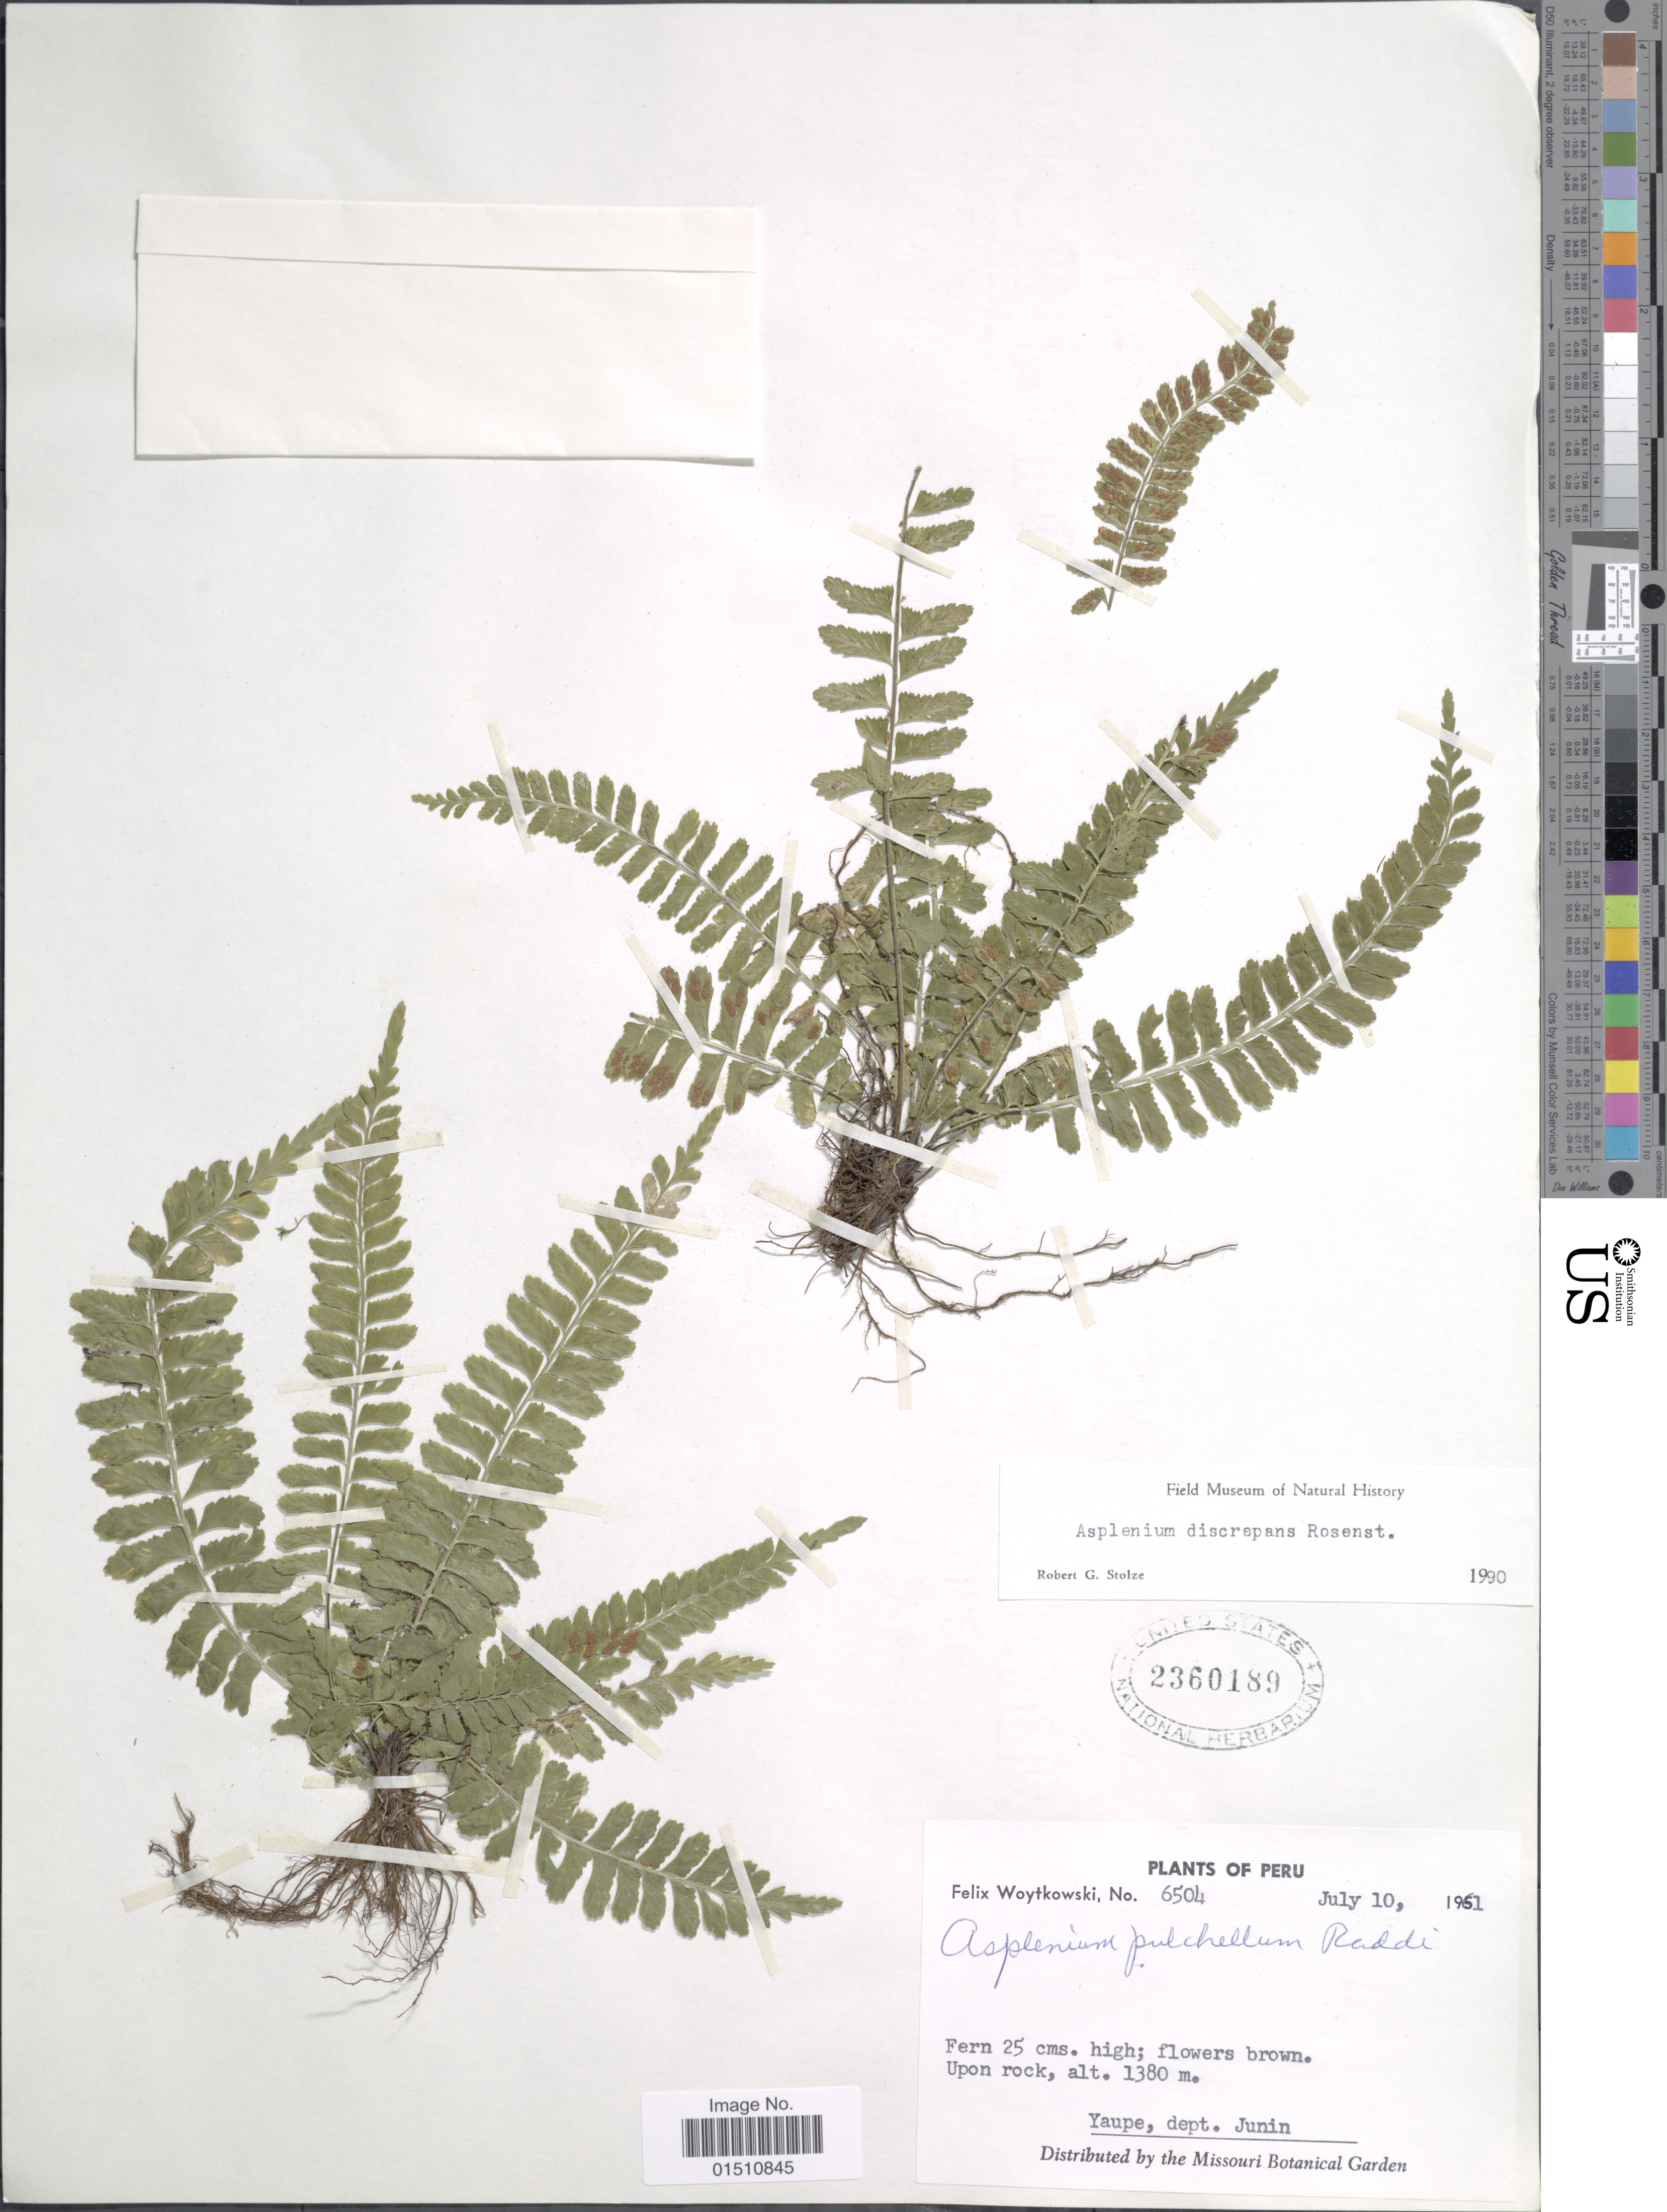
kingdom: Plantae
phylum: Tracheophyta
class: Polypodiopsida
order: Polypodiales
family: Aspleniaceae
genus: Asplenium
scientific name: Asplenium discrepans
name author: Rosenst.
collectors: F. Woytkowski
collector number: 6504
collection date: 1961-07-10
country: Peru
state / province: Junín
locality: Peru, Yaupi, dept. Junin.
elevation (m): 1380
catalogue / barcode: US 2360189